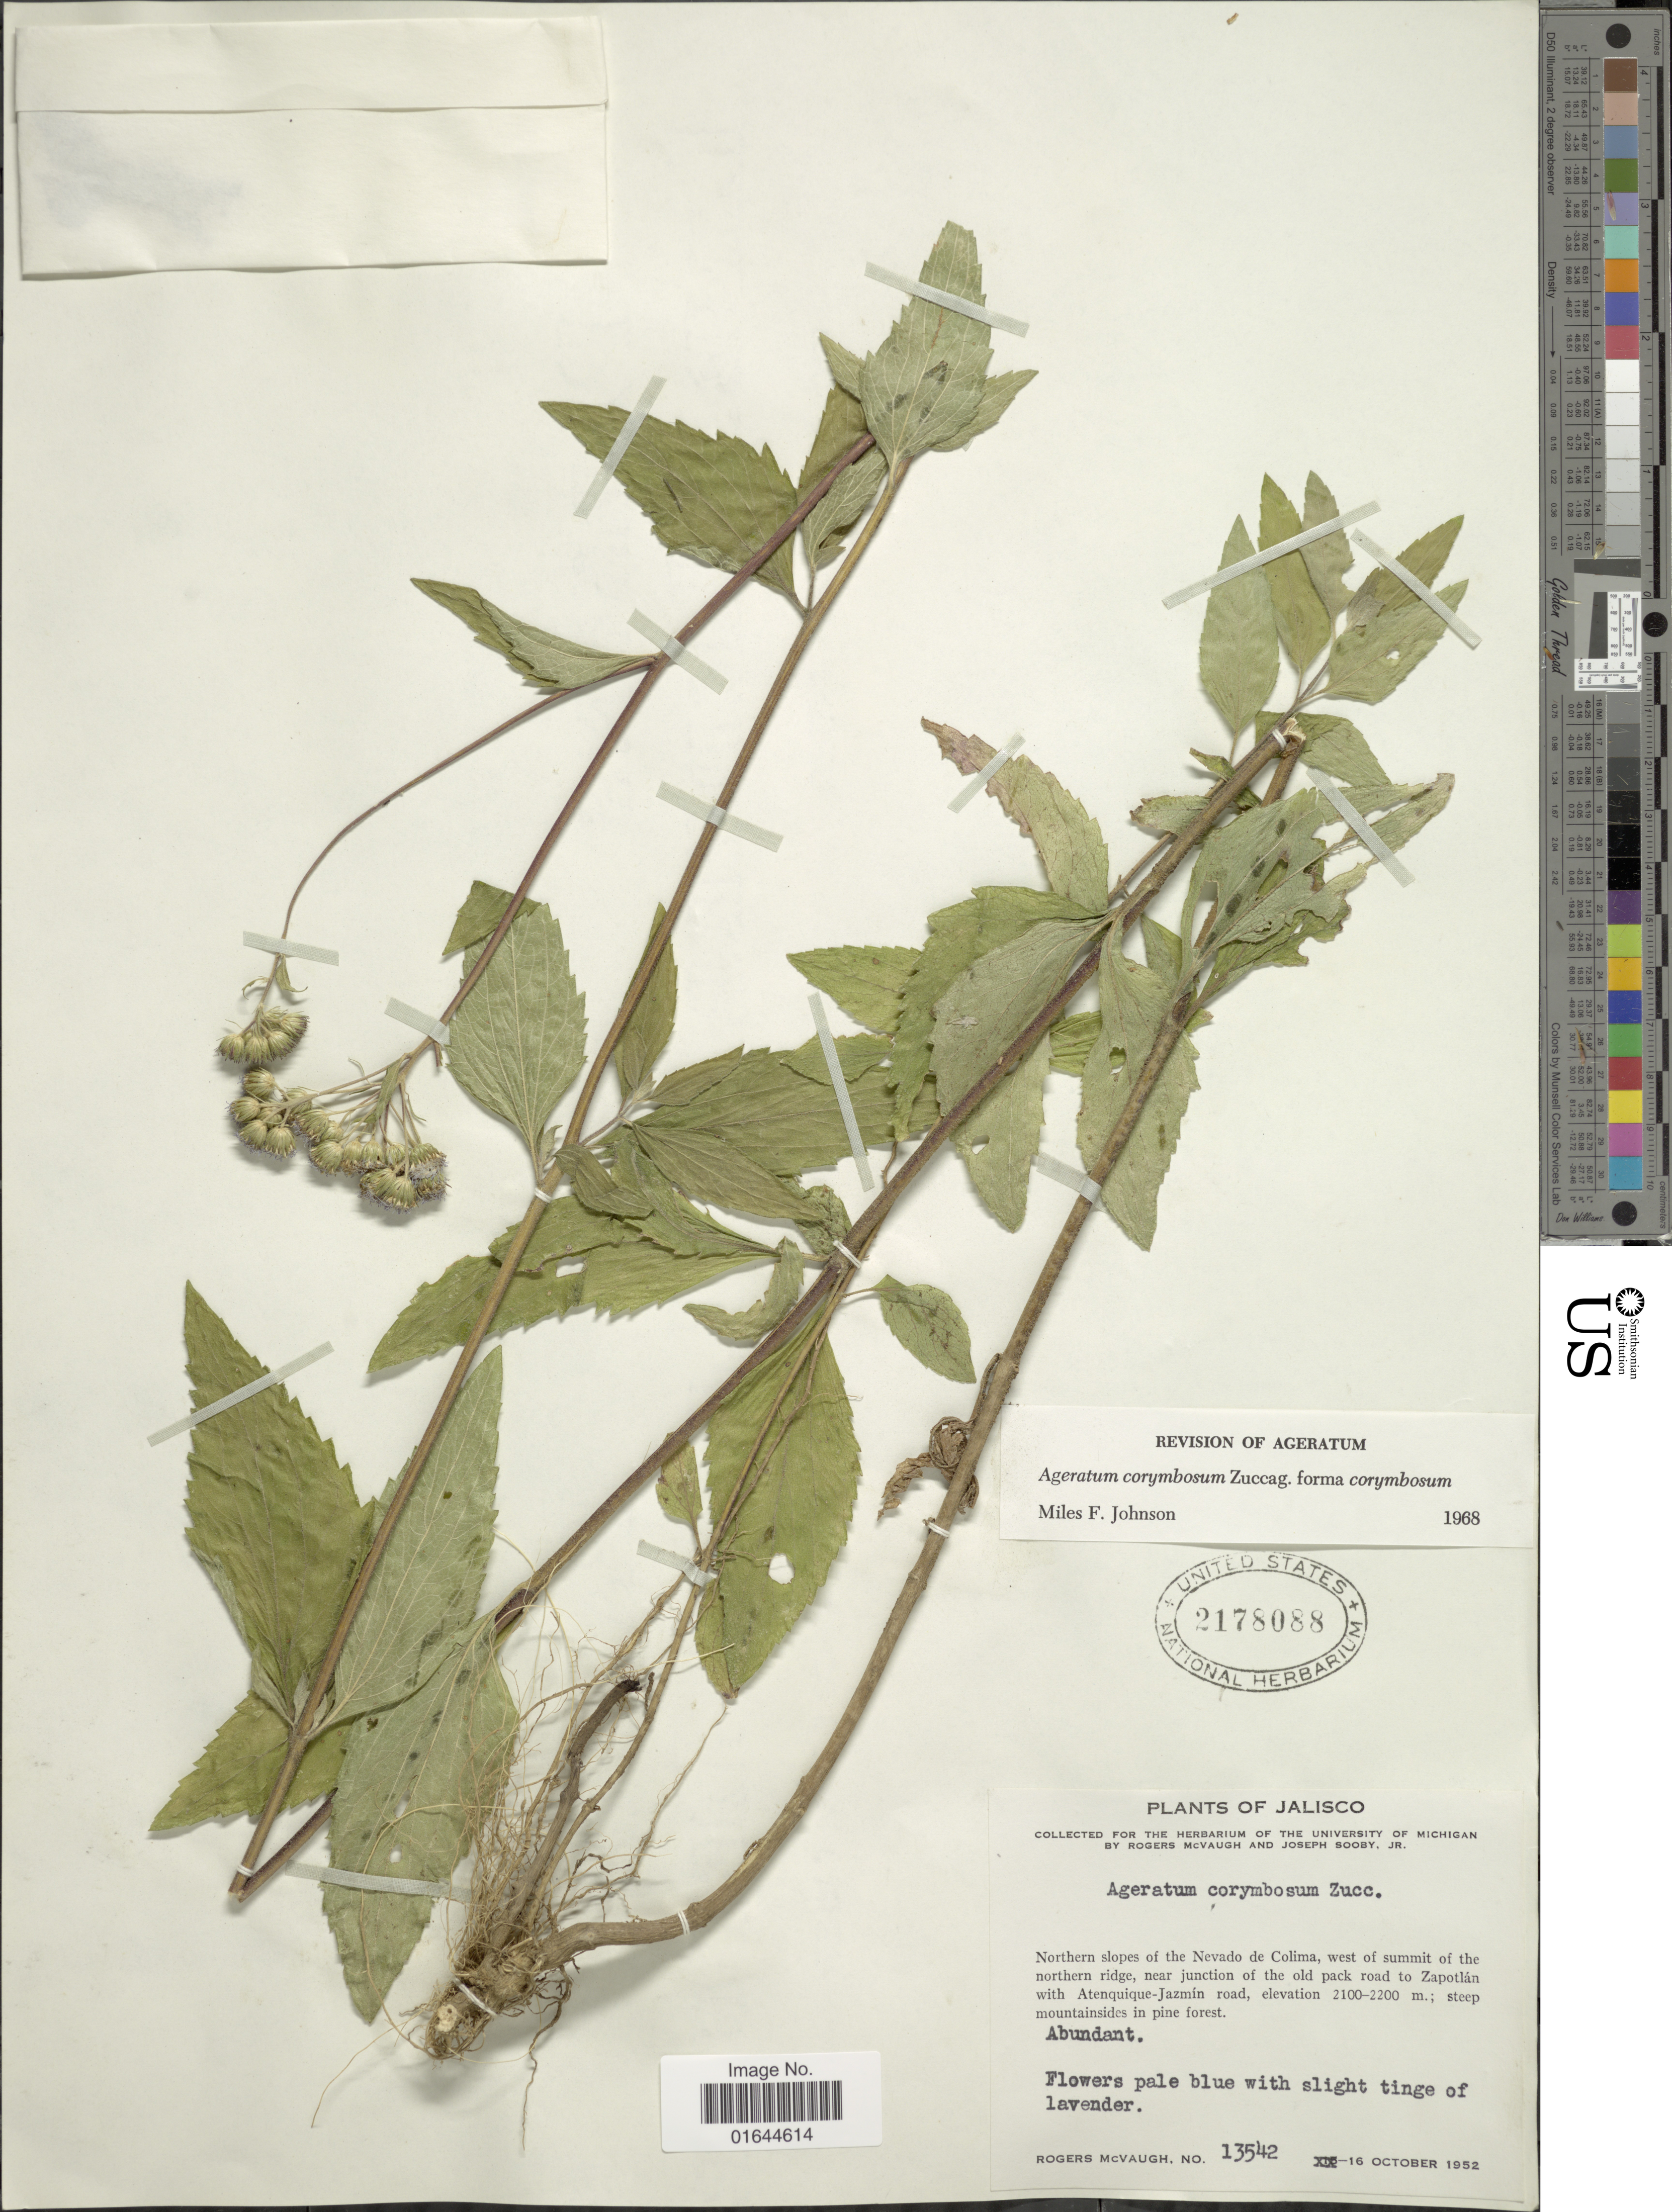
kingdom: Plantae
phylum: Tracheophyta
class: Magnoliopsida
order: Asterales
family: Asteraceae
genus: Ageratum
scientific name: Ageratum corymbosum f. corymbosum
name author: Zuccagni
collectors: R. McVaugh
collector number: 13542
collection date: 1952-10-16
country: Mexico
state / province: Jalisco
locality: Jalisco, Northern slopes of the Nevado de Colima, west of summit of the northern ridge, near junction of the old pack road to Zapotlan.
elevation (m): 2100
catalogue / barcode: US 2178088